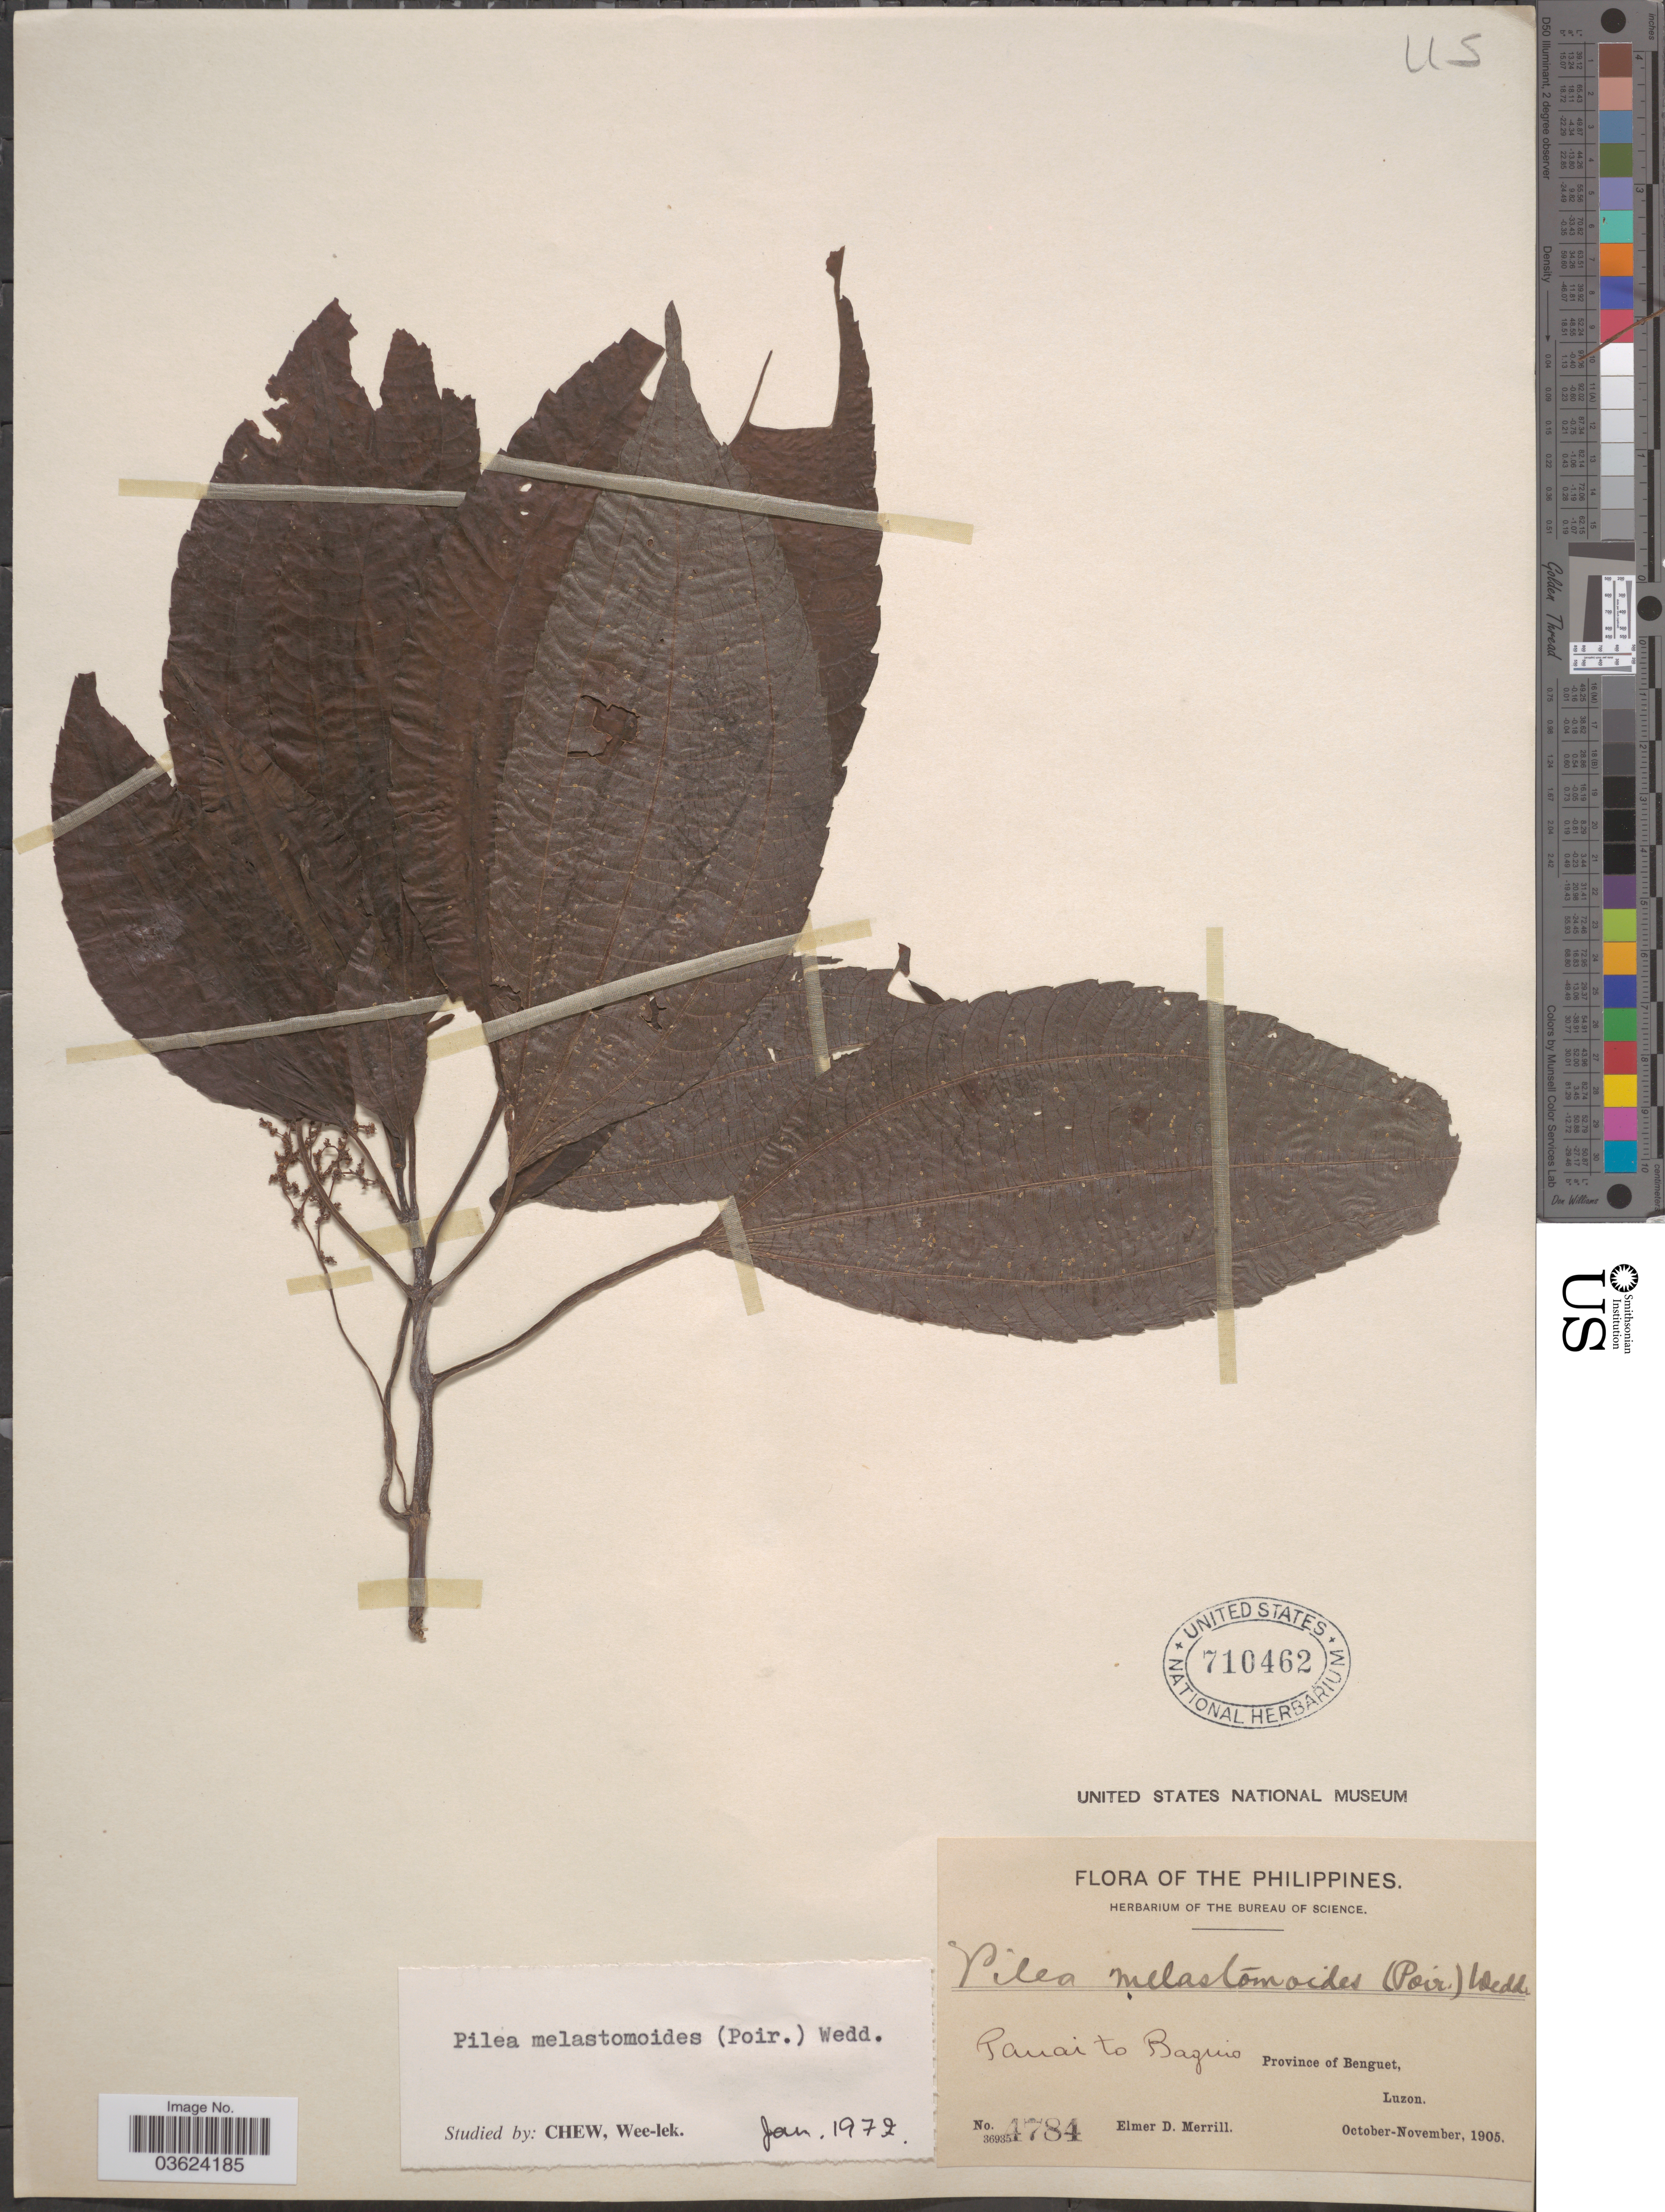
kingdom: Plantae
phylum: Tracheophyta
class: Magnoliopsida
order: Rosales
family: Urticaceae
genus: Pilea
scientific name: Pilea melastomoides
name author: (Spreng.) Urb.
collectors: E. D. Merrill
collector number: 4784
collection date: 1905-10/1905-11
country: Philippines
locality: Pauai to Baguio. Province of Benguet, Luzon.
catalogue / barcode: US 710462